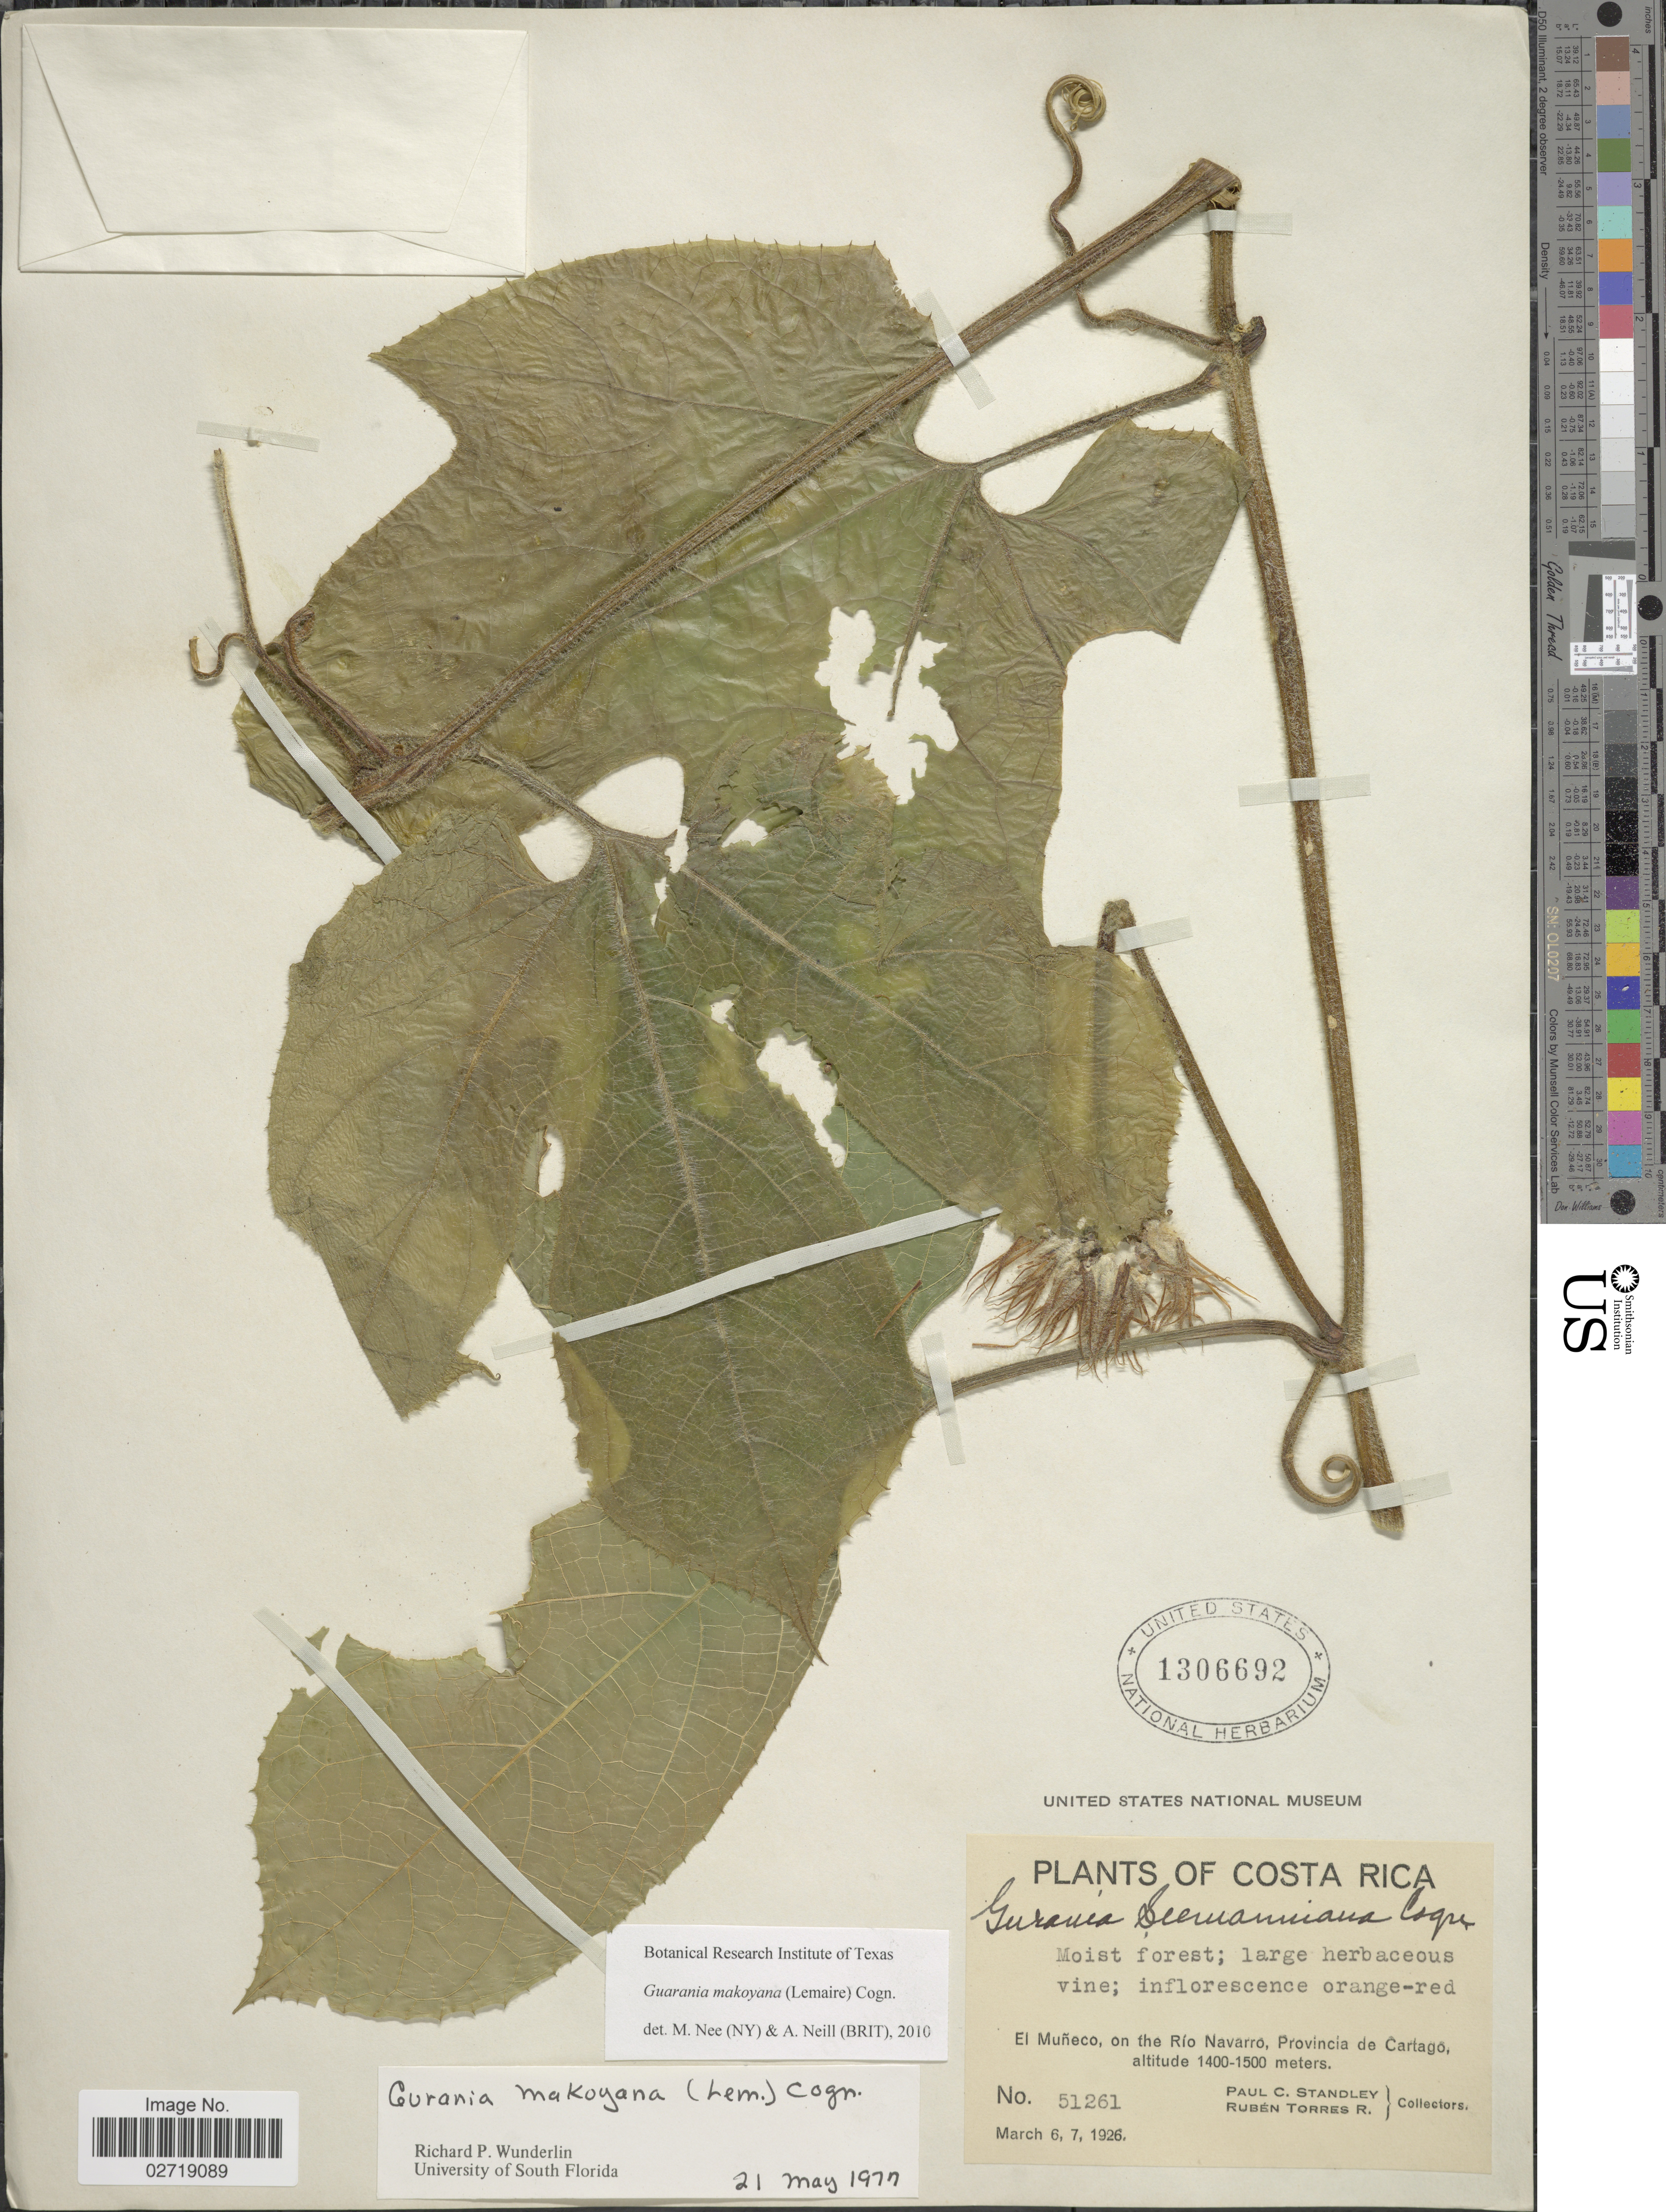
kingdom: Plantae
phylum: Tracheophyta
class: Magnoliopsida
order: Cucurbitales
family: Cucurbitaceae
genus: Gurania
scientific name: Gurania makoyana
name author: (Lem.) Cogn.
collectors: P. C. Standley & R. Torres R.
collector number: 51261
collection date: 1926-03-06/1926-03-07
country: Costa Rica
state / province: Cartago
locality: El Muneco, on the Rio Navarro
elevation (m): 1400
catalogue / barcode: US 1306692